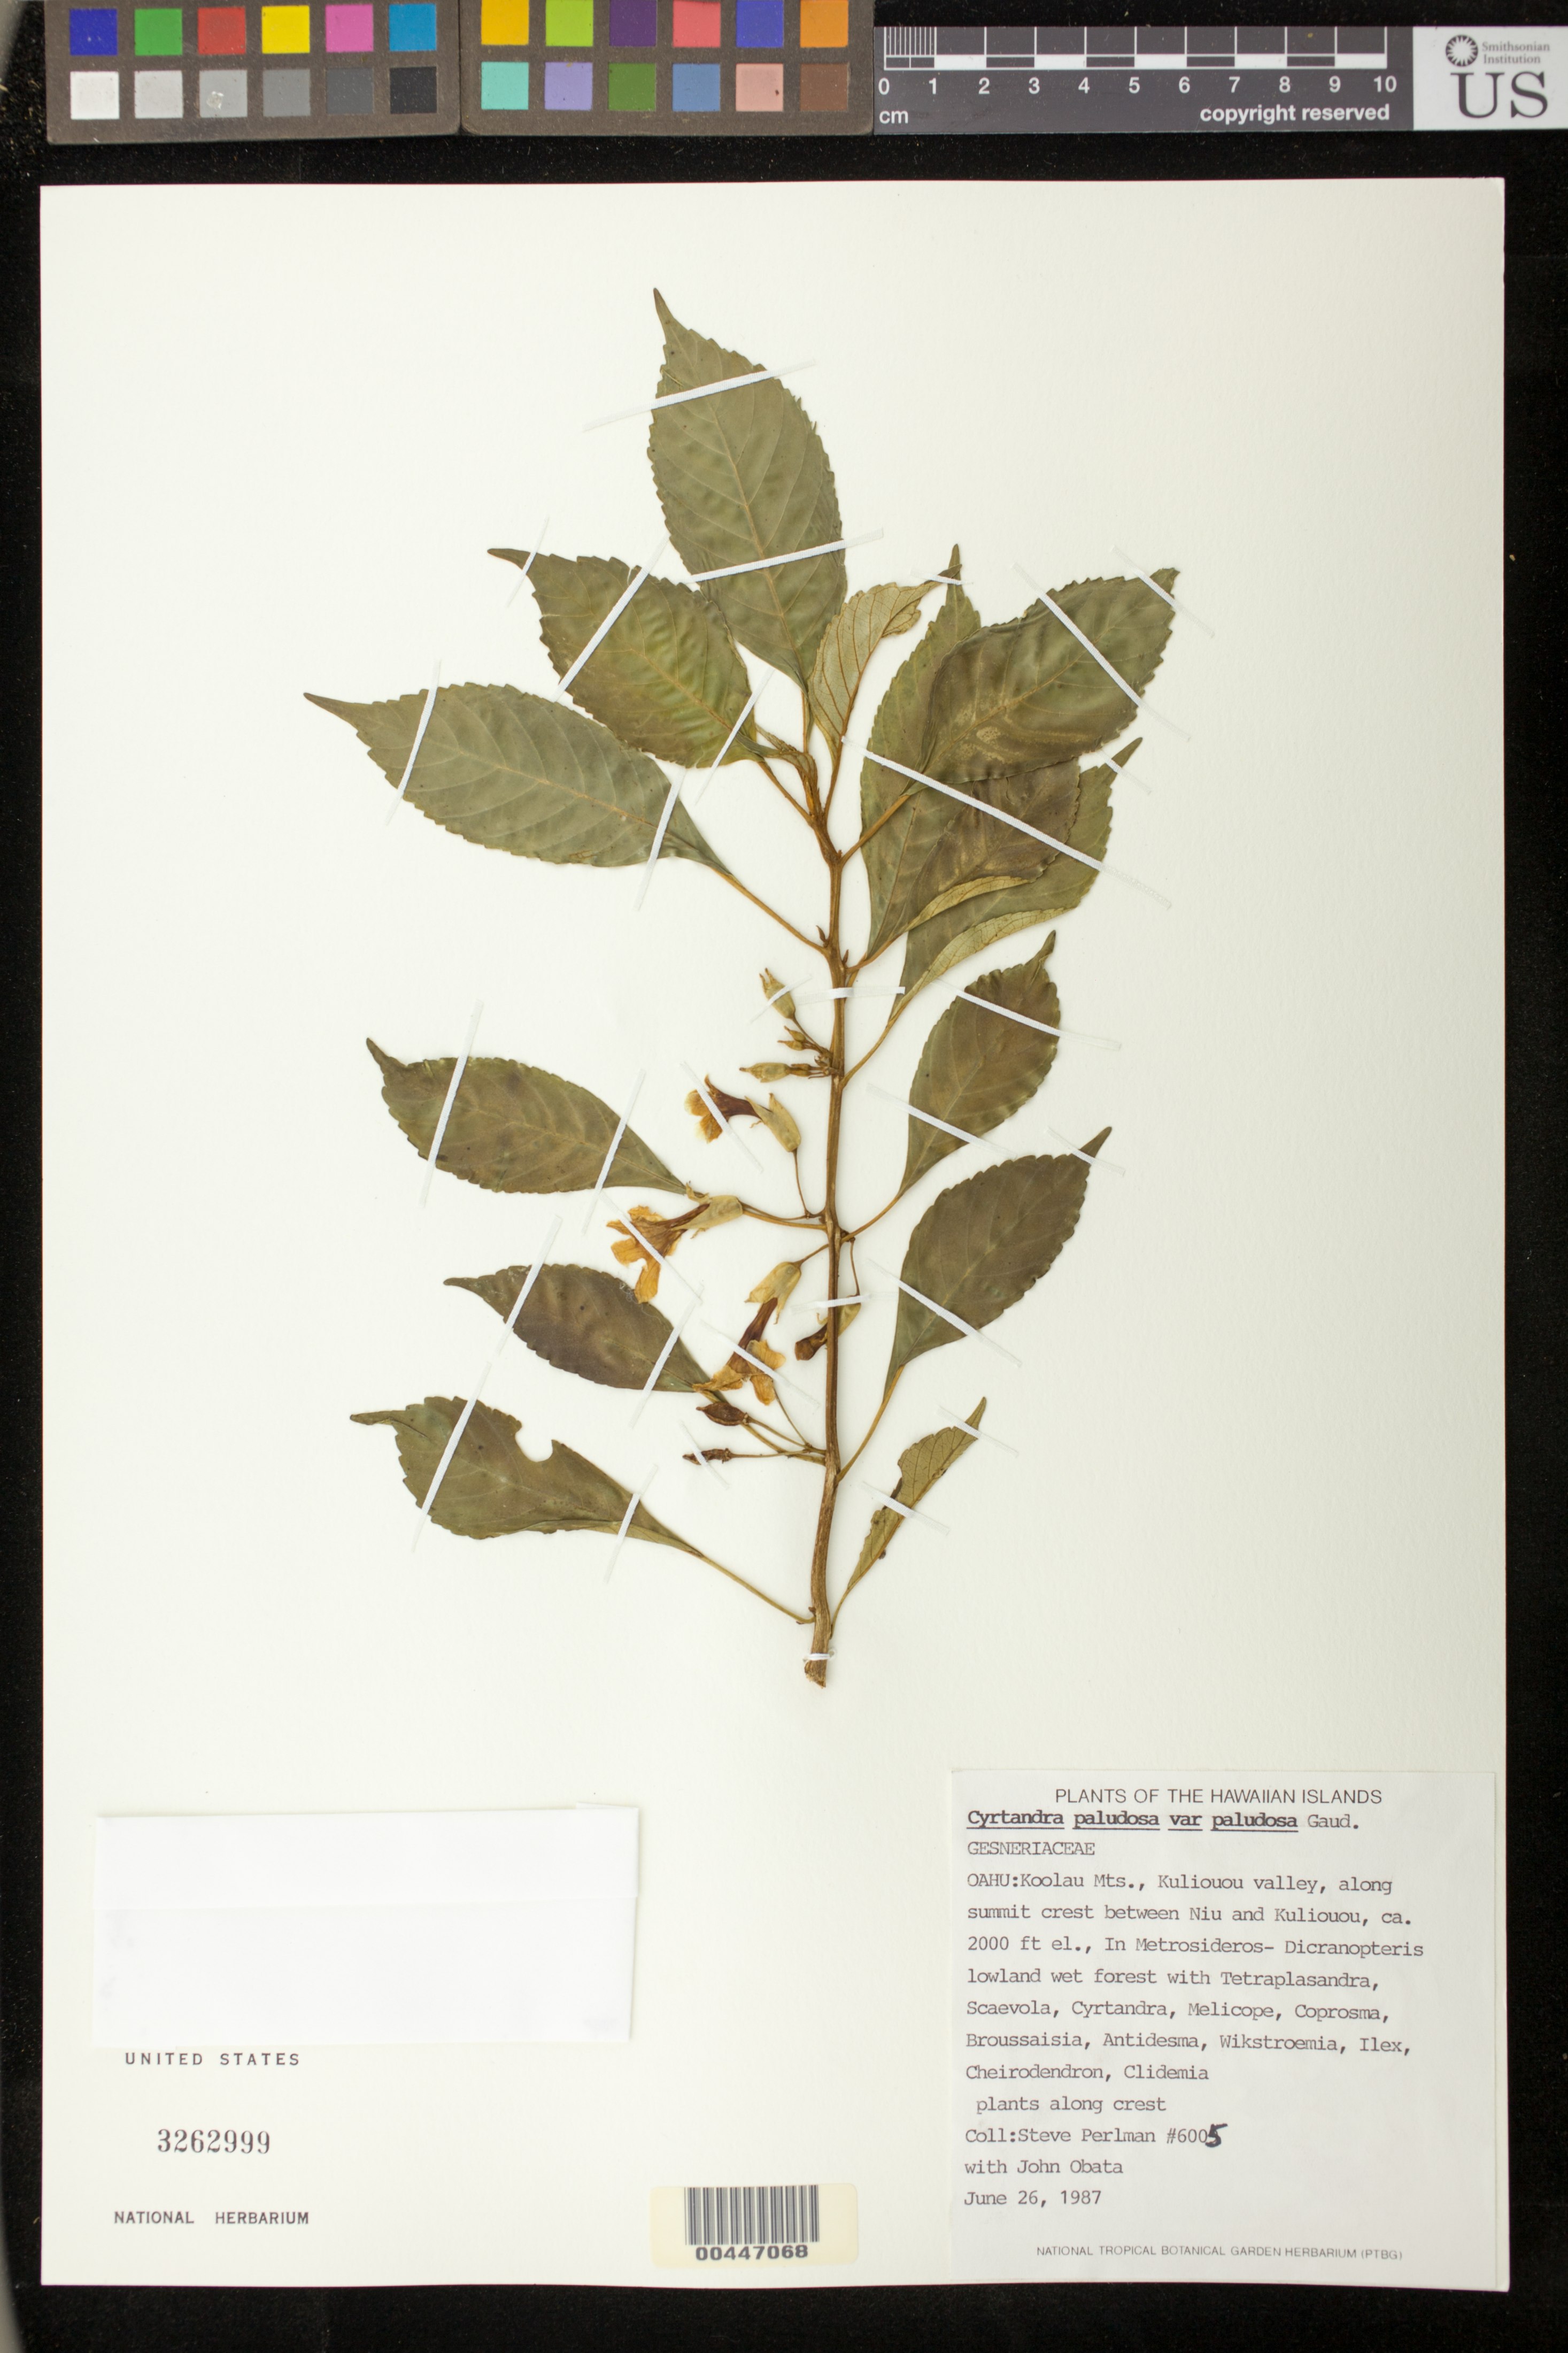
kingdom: Plantae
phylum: Tracheophyta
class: Magnoliopsida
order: Lamiales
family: Gesneriaceae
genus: Cyrtandra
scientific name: Cyrtandra paludosa var. paludosa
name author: Gaudich.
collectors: S. P. Perlman & J. Obata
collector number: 6005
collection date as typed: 26 Jun 1987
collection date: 1987-06-26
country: United States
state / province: Hawaii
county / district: Honolulu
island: Oahu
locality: Koolau mts, Kuiouou valley, between Niu and Kuliouou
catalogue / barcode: US 3262999